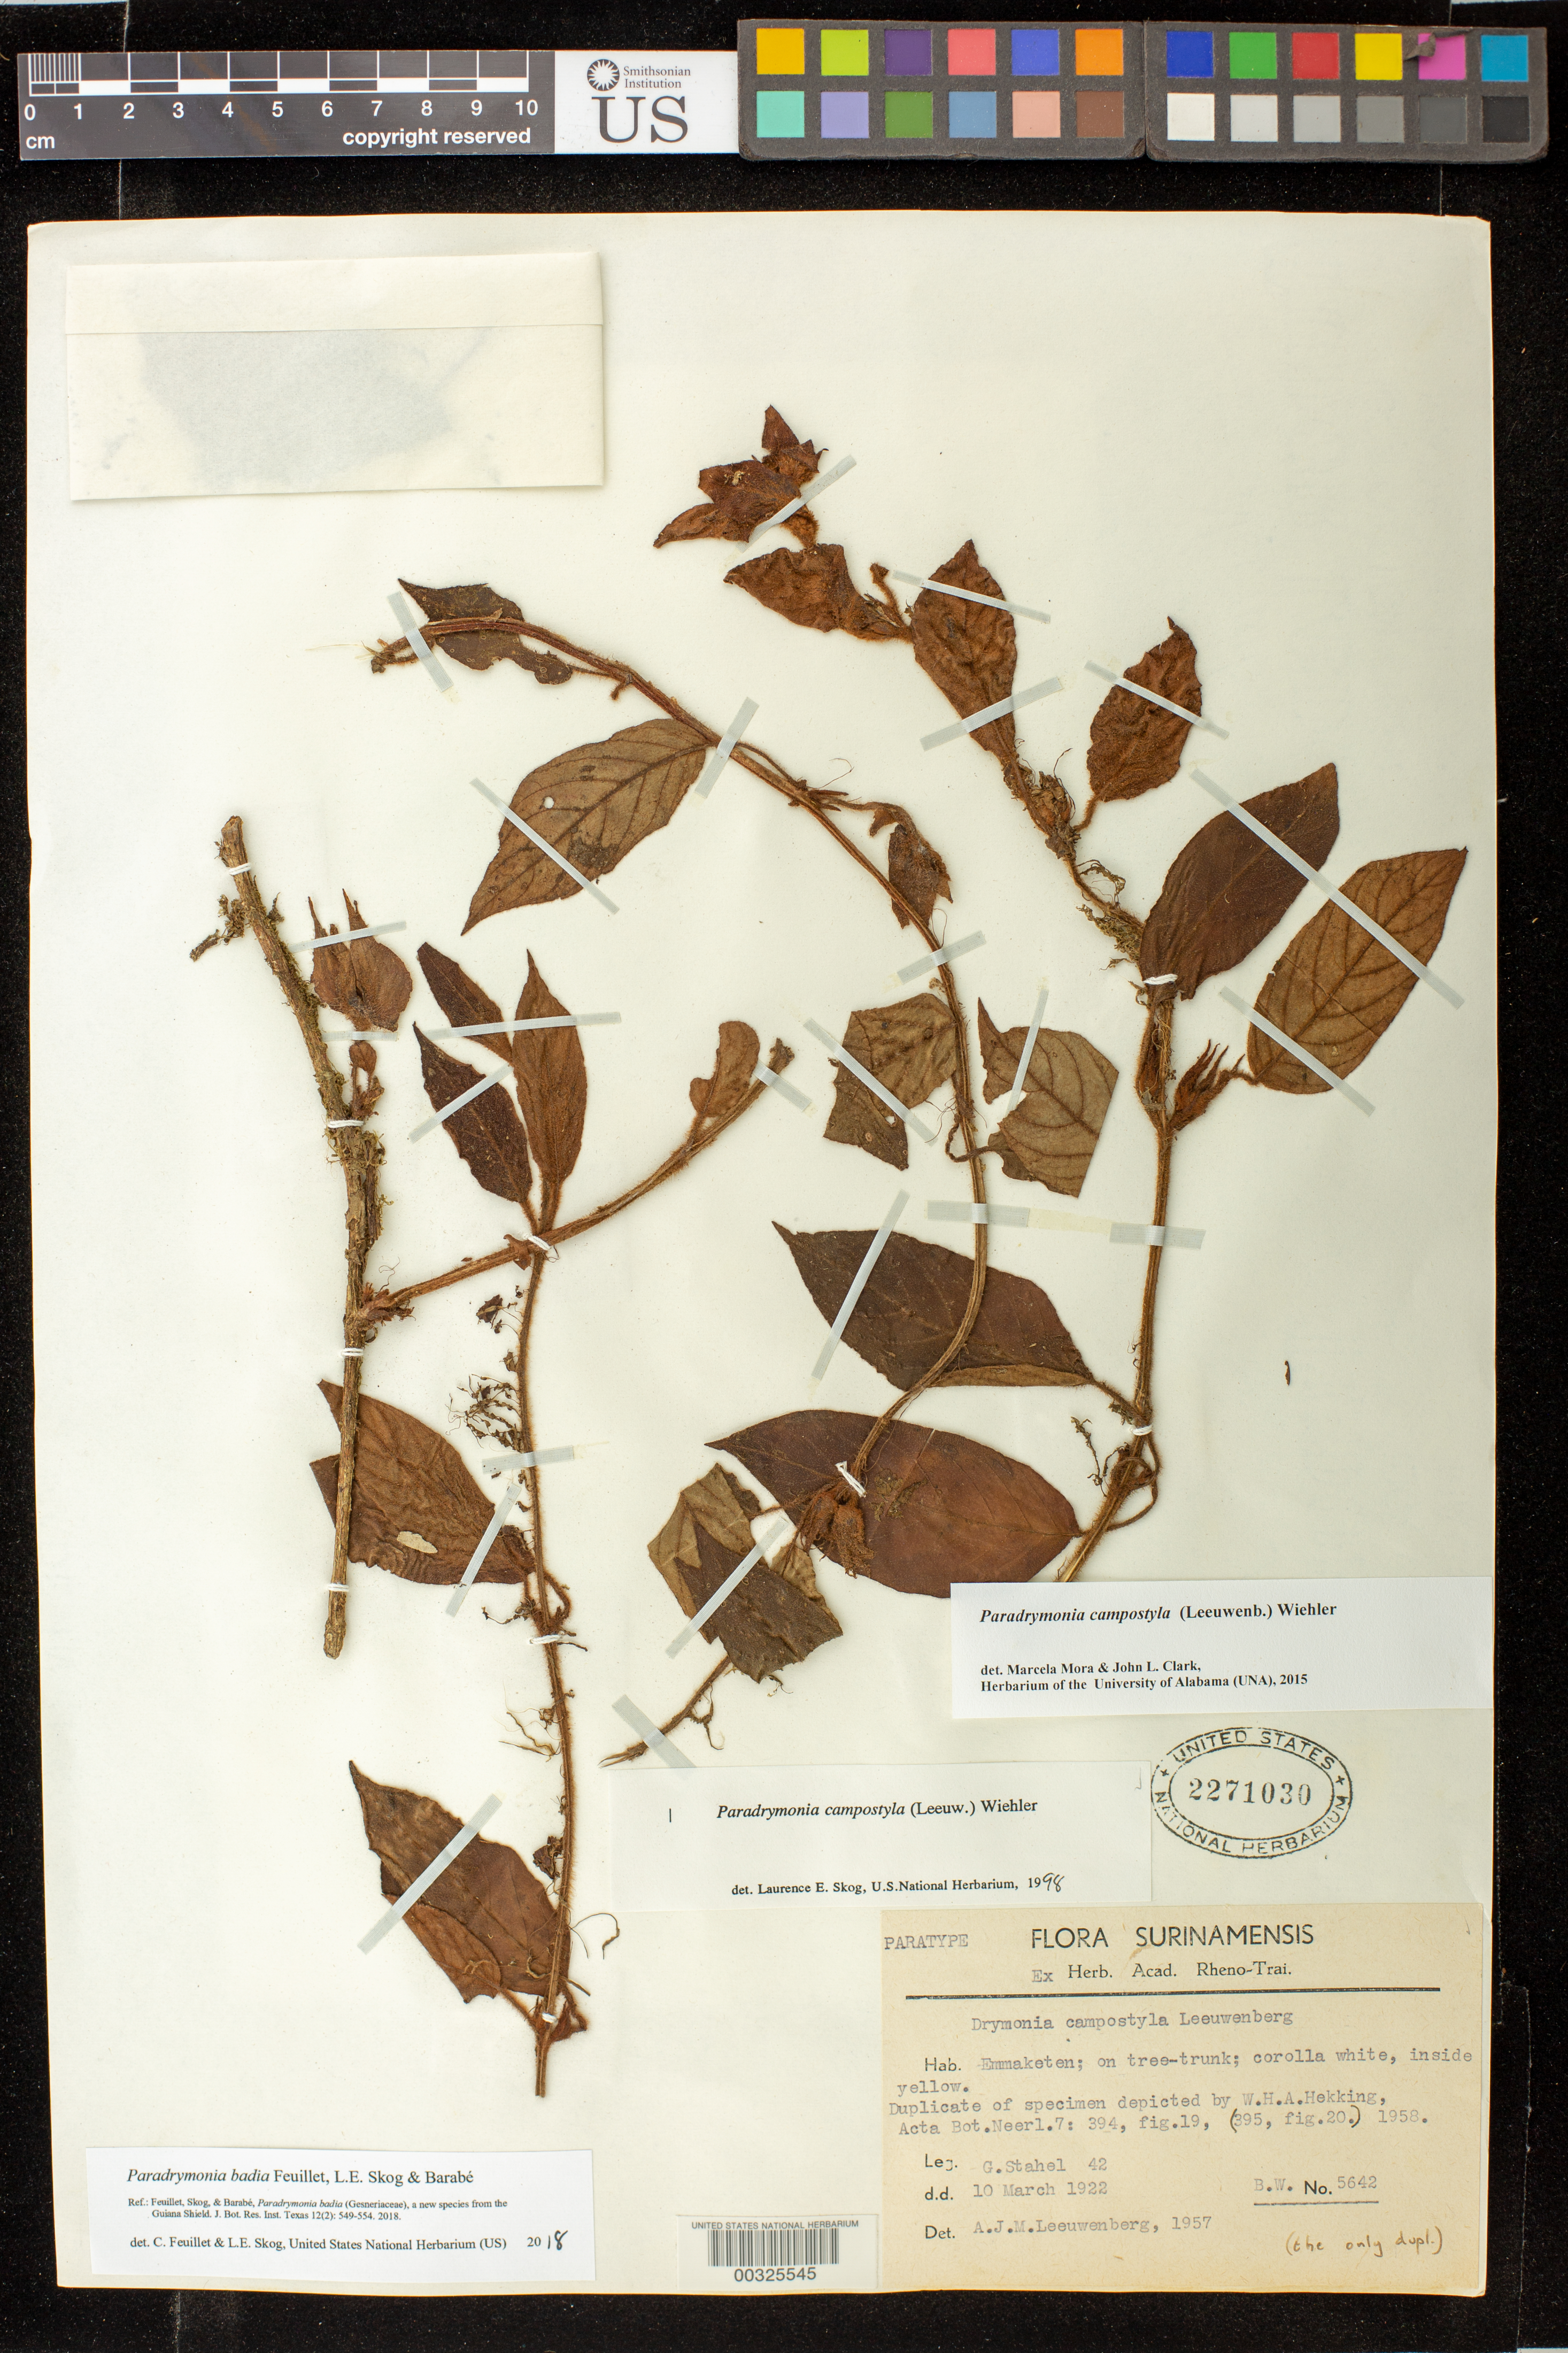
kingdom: Plantae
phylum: Tracheophyta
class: Magnoliopsida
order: Lamiales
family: Gesneriaceae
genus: Paradrymonia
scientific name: Paradrymonia badia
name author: Feuillet et al.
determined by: Skog, Laurence E.; Feuillet, C.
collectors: G. Stahel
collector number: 42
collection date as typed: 10 Mar 1922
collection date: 1922-03-10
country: Suriname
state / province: Sipaliwini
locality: Emmaketen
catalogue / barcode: US 2271030